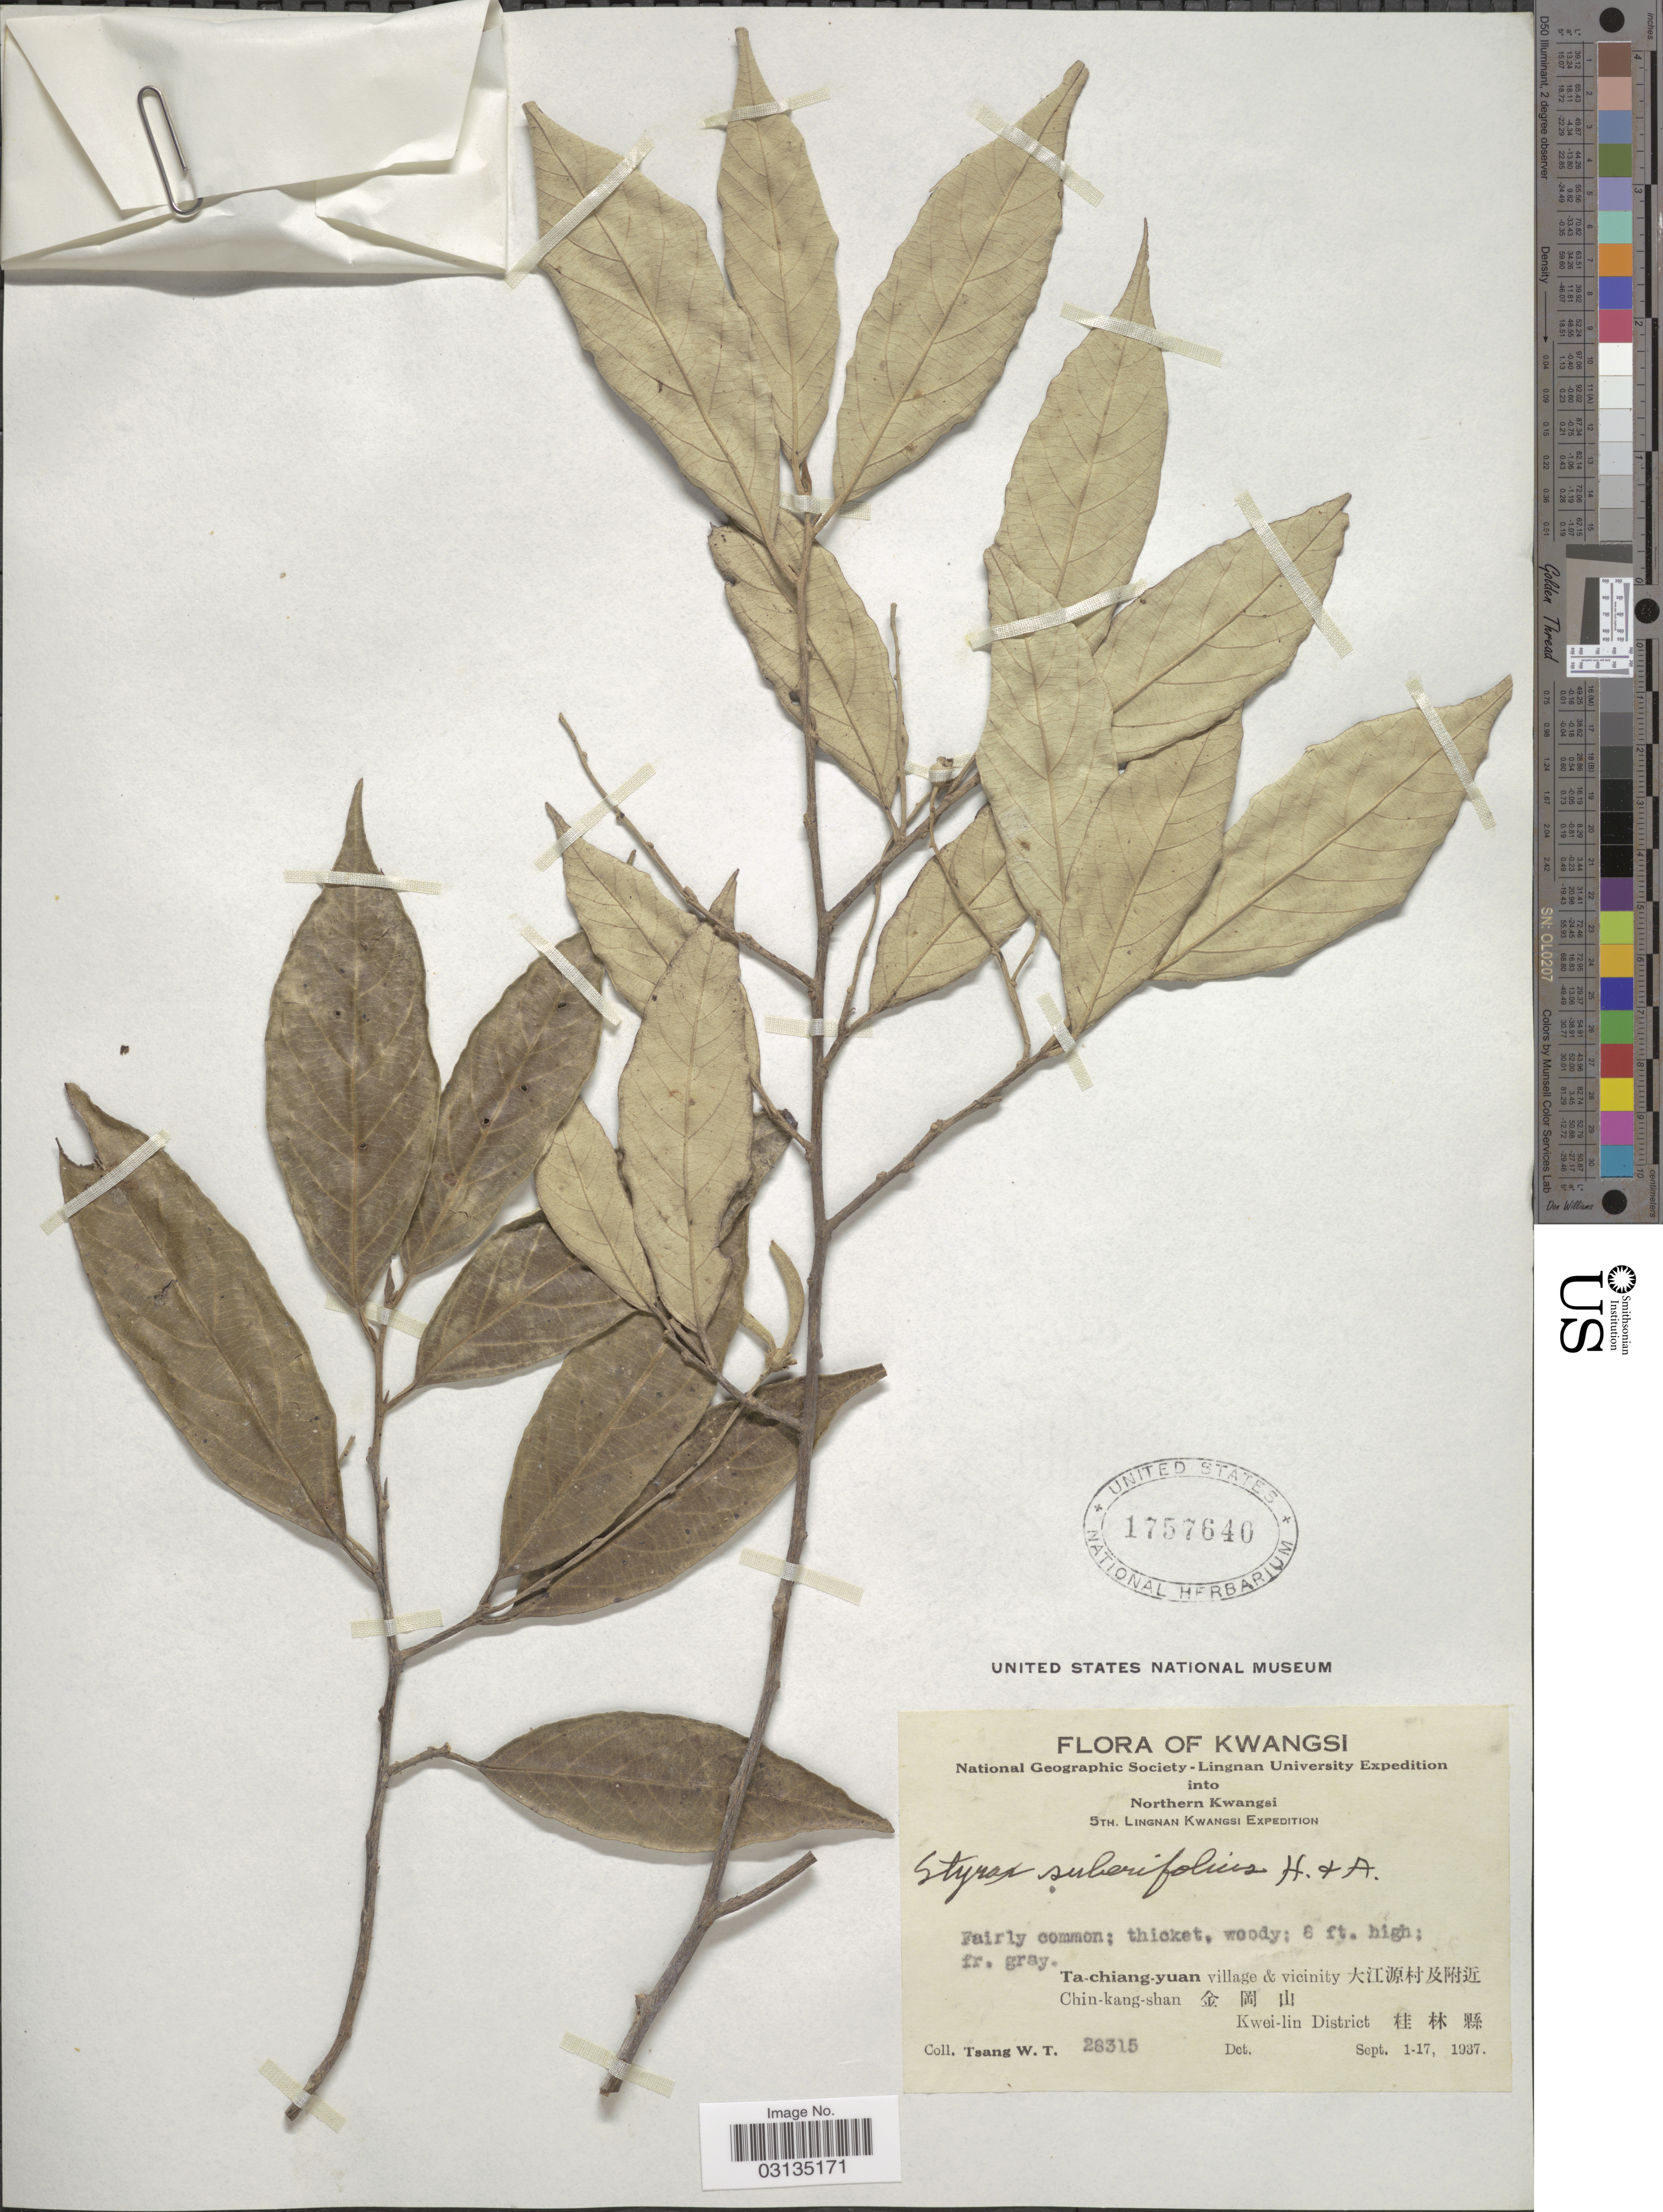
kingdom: Plantae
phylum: Tracheophyta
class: Magnoliopsida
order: Ericales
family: Styracaceae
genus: Styrax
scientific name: Styrax suberifolius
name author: Hook. & Arn.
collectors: W. T. Tsang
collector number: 28315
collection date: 1937-09-01/1937-09-17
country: China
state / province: Guangxi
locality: Northern Kwangsi, Ta-chiang-yuan village & vicinity, Ching-kang-shan, Kwei-lin District.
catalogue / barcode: US 1757640